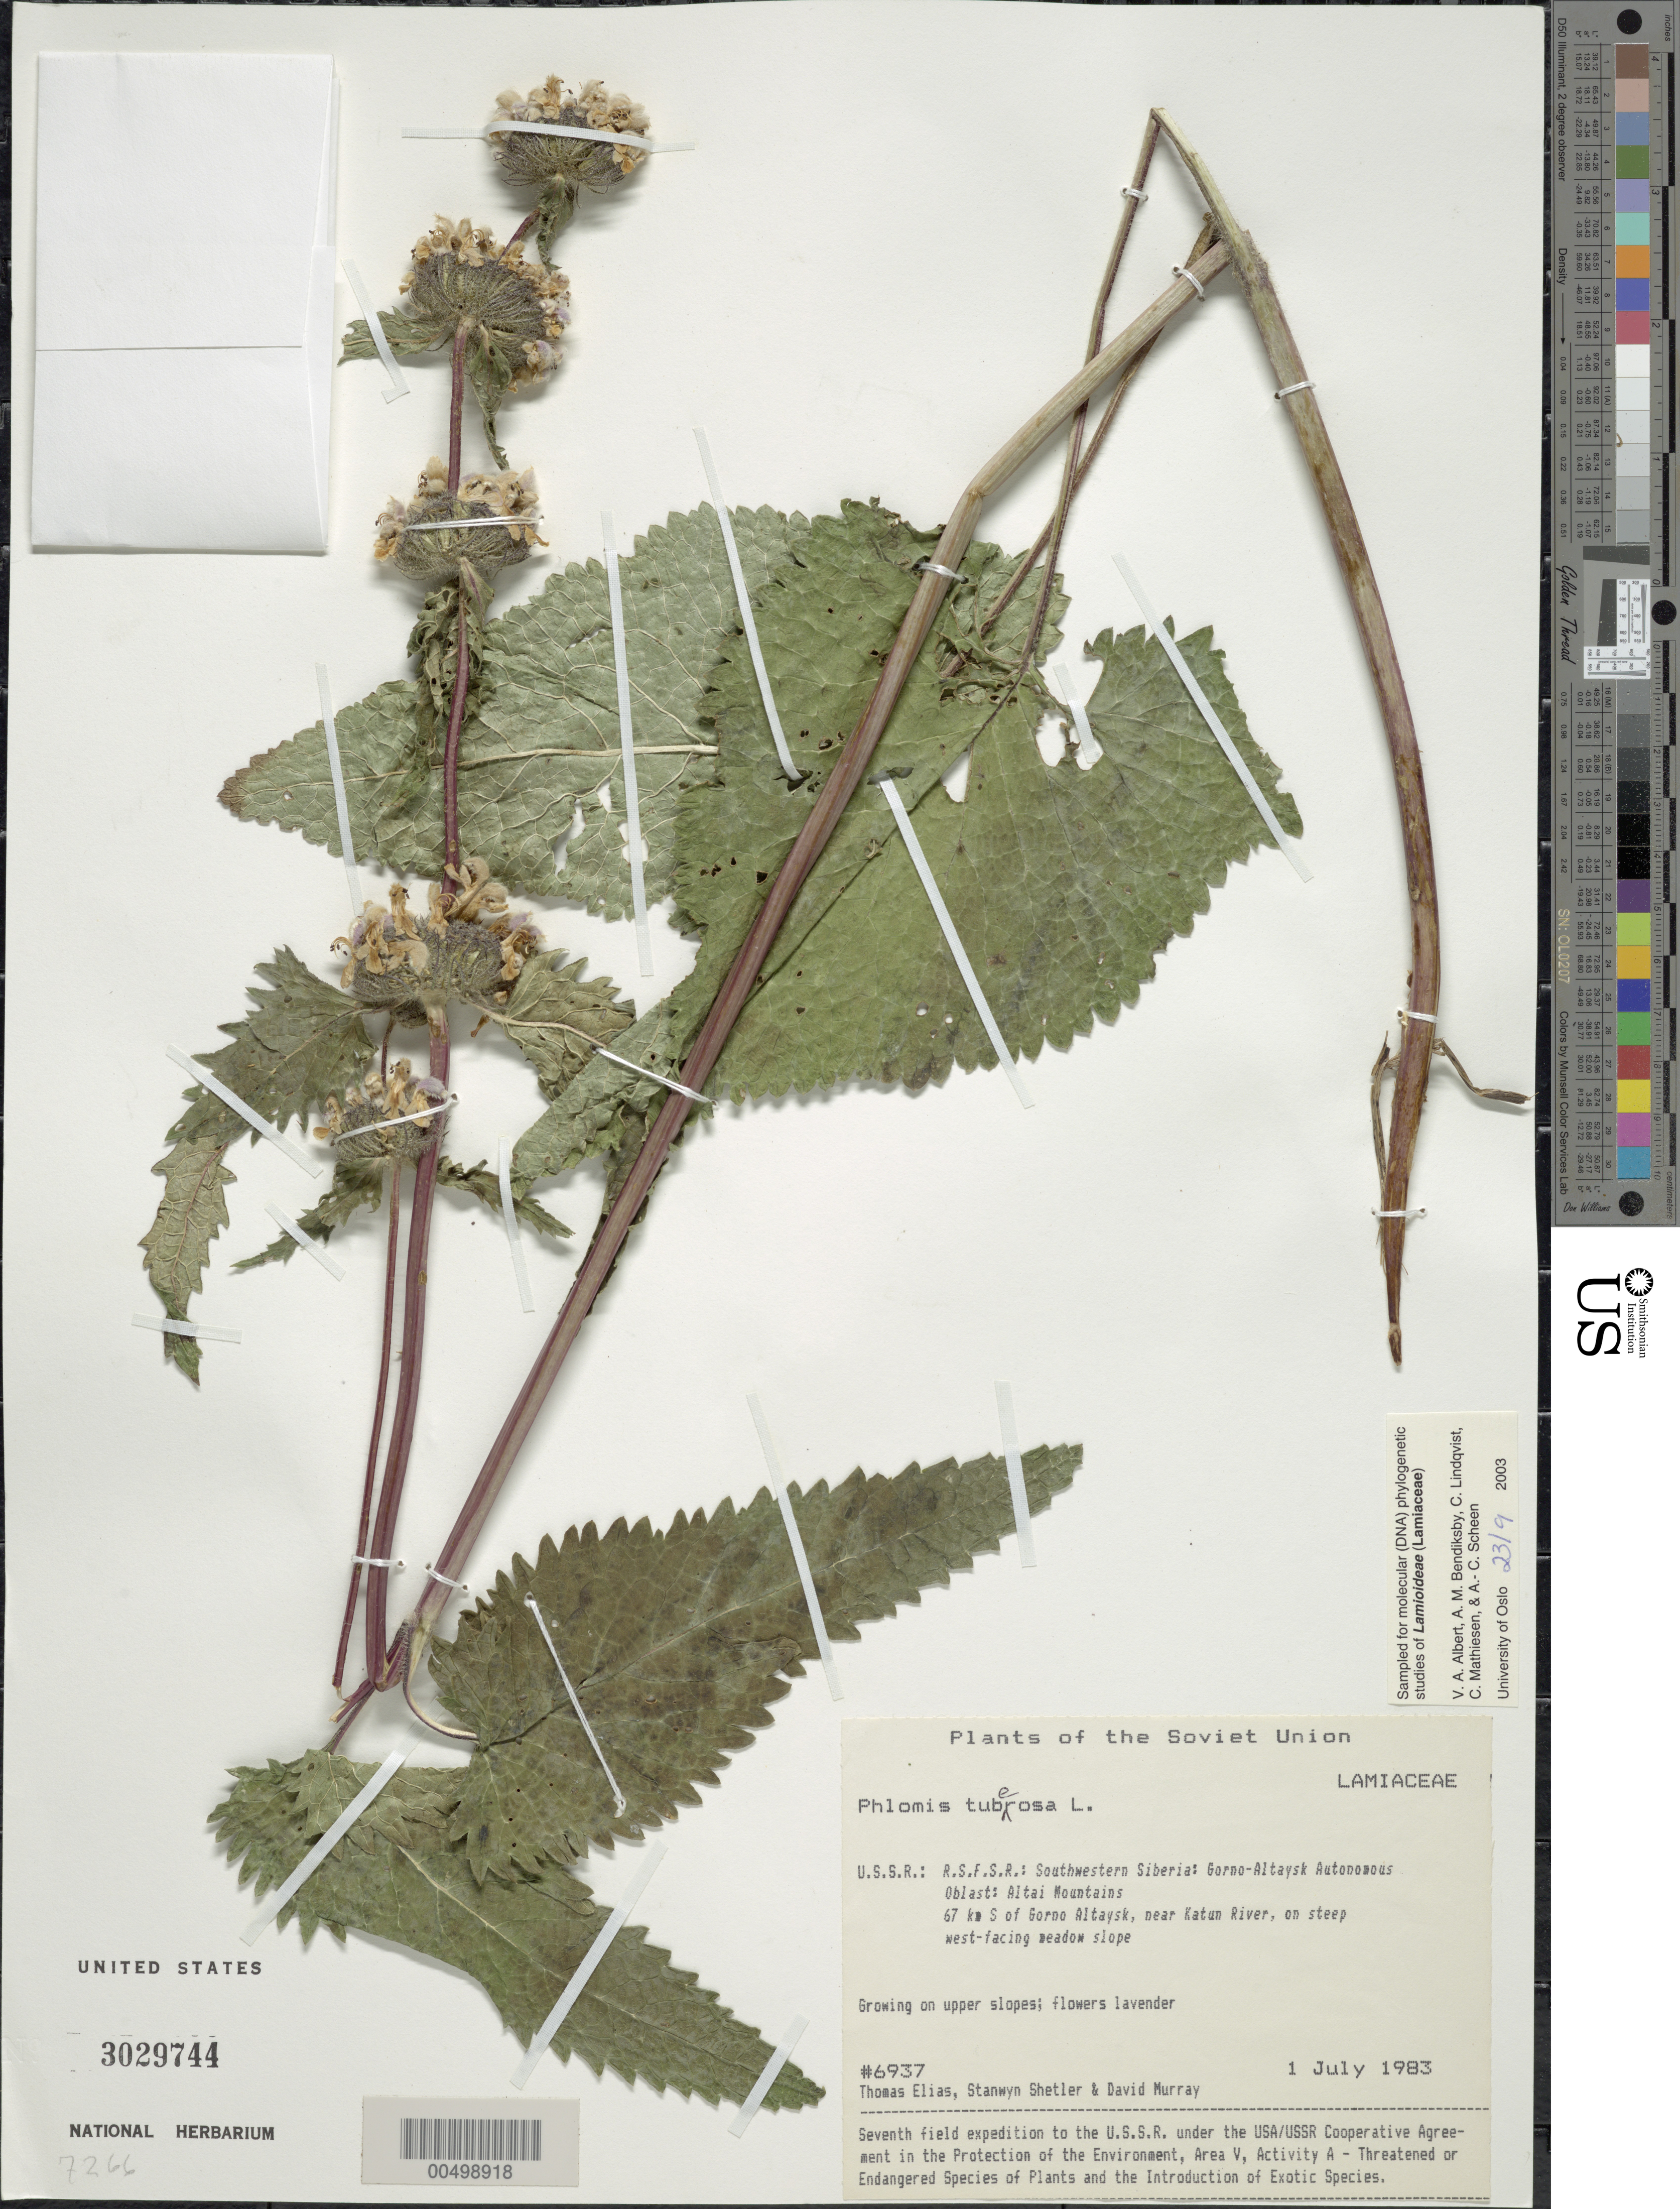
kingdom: Plantae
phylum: Tracheophyta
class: Magnoliopsida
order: Lamiales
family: Lamiaceae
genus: Phlomis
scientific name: Phlomis tuberosa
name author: L.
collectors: T. Elias, S. Shetler & D. F. Murray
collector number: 6937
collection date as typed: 01 Jul 1983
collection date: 1983-07-01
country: Russian Federation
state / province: Altai Republic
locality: Altai Mountains, 67 km S of Gorno-Altaysk, near Katun River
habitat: growing on upper slopes, on steep west-facing meadow slope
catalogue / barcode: US 3029744